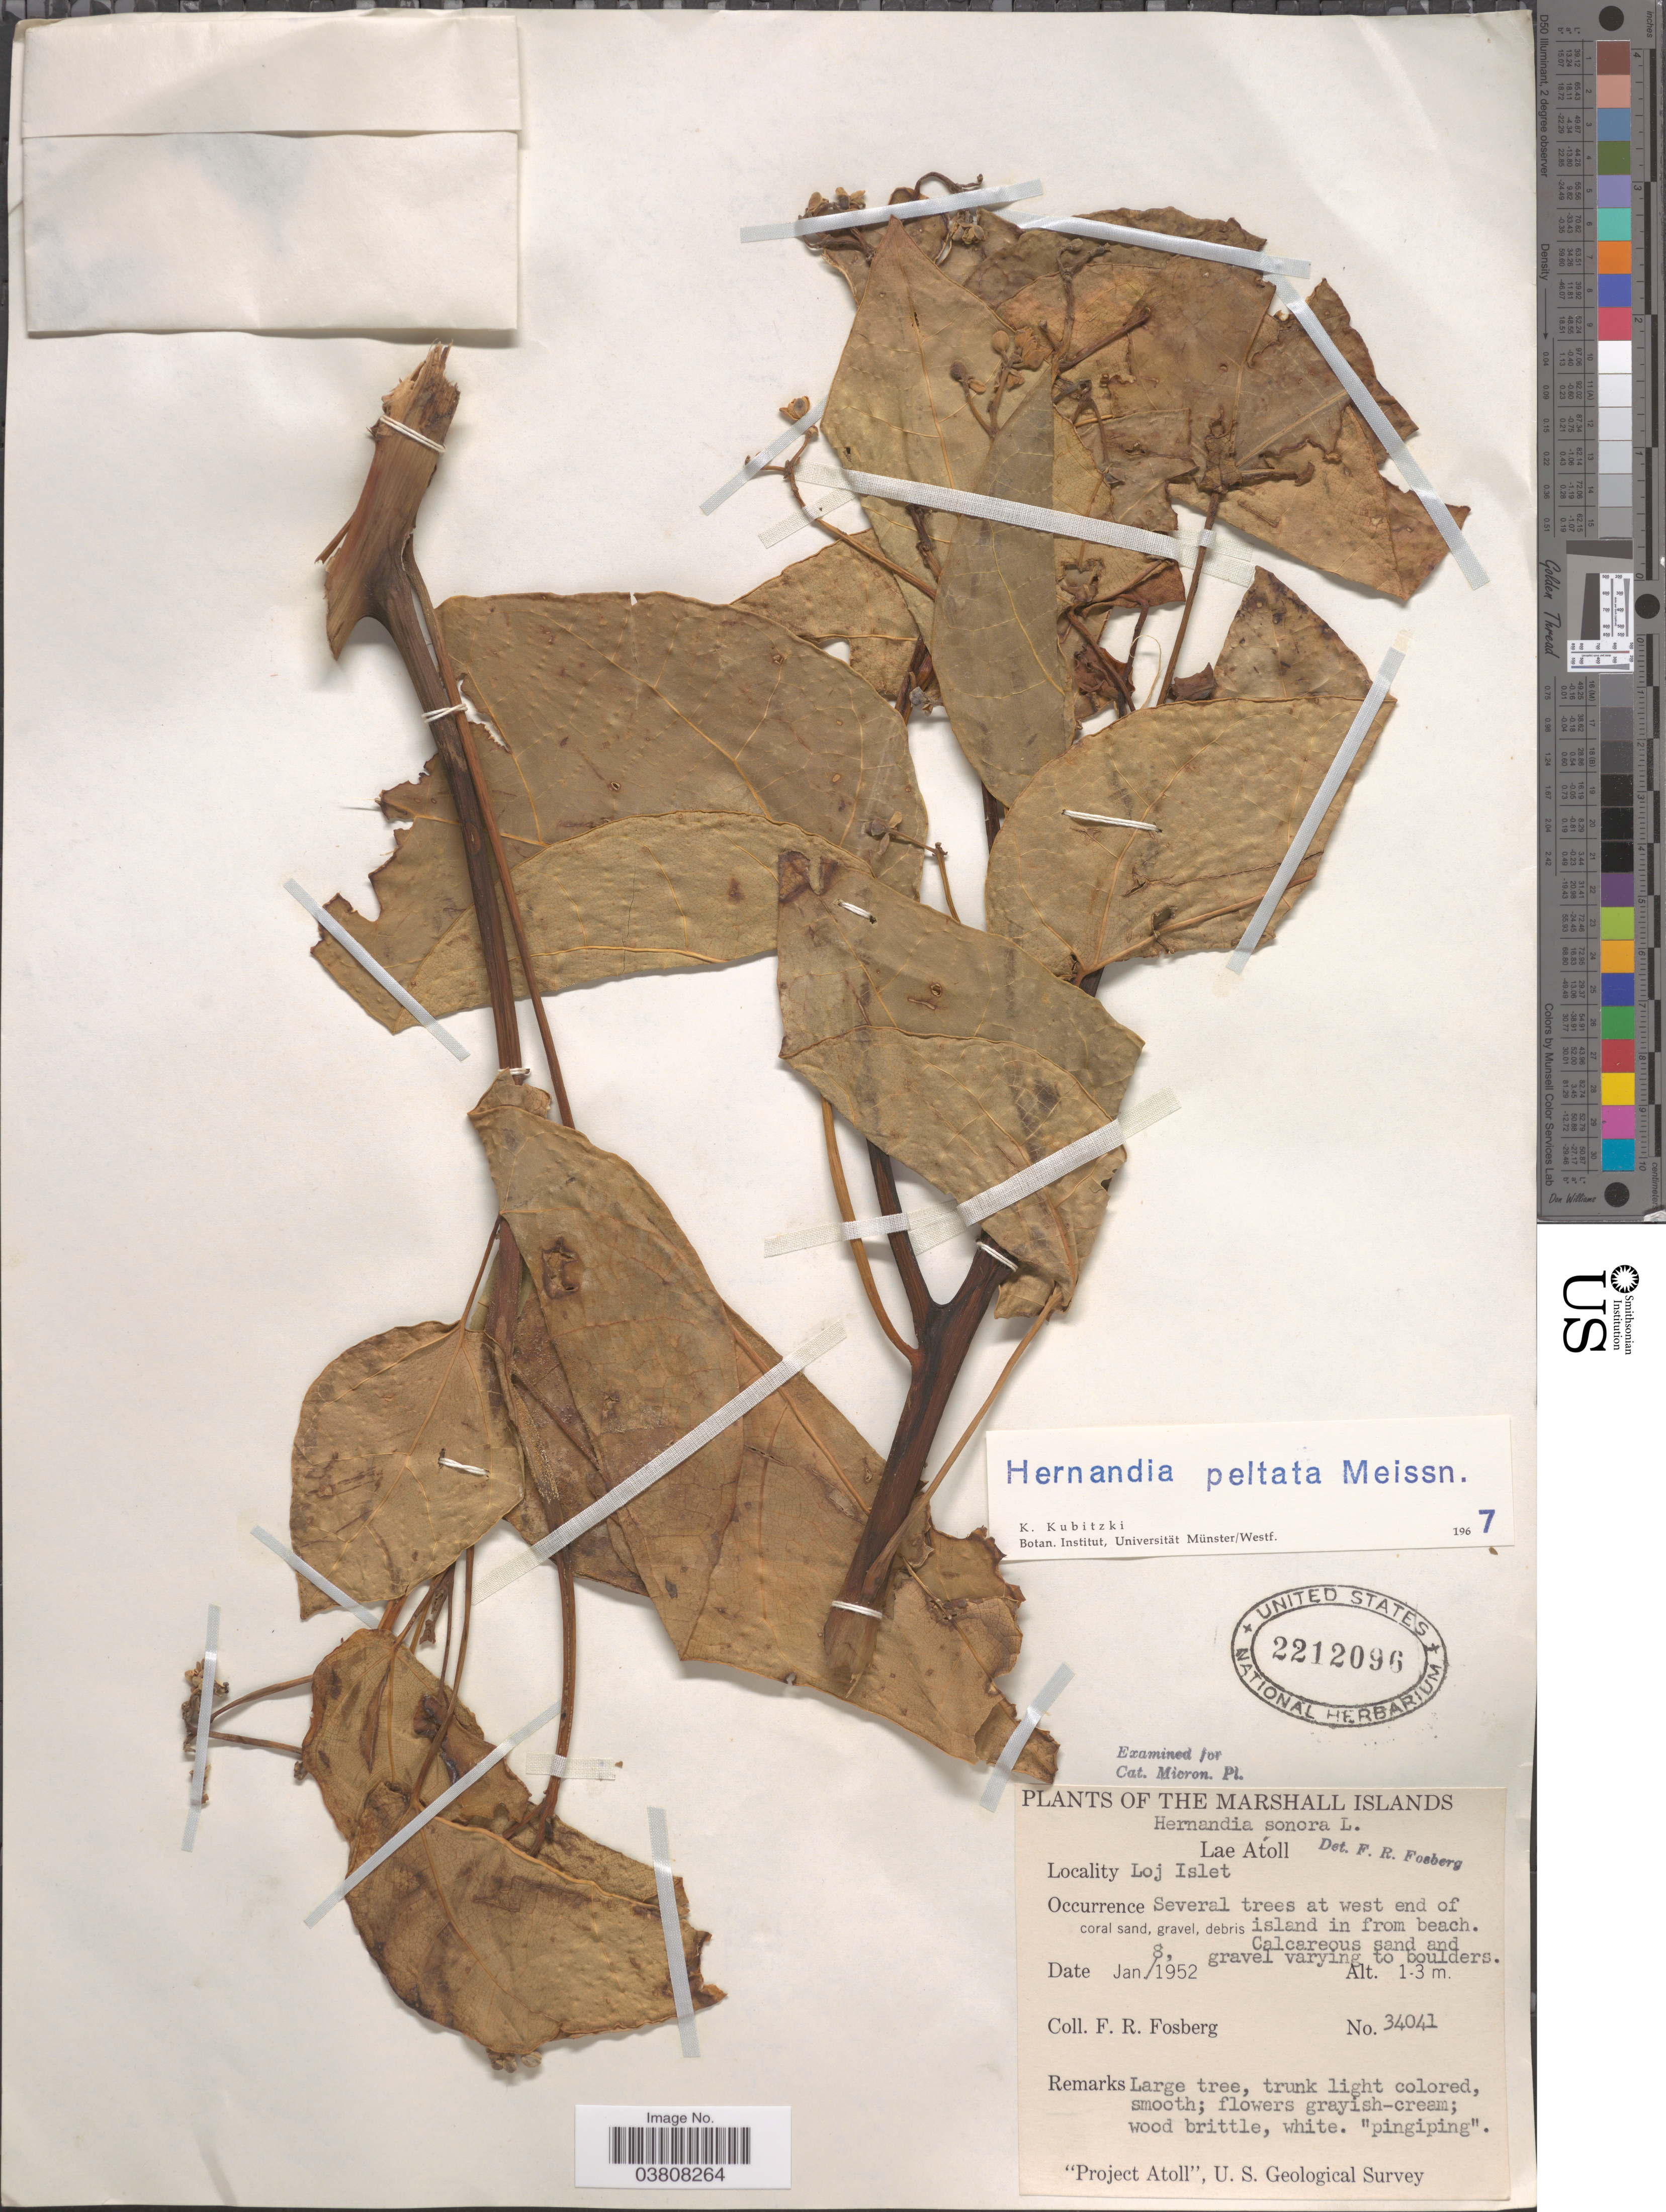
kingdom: Plantae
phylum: Tracheophyta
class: Magnoliopsida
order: Laurales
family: Hernandiaceae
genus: Hernandia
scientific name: Hernandia ovigera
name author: L.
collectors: F. R. Fosberg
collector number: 34041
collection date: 1952-01-08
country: Marshall Islands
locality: Lae Atoll. Loj Islet. At west end of island in from beach.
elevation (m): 1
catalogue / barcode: US 2212096